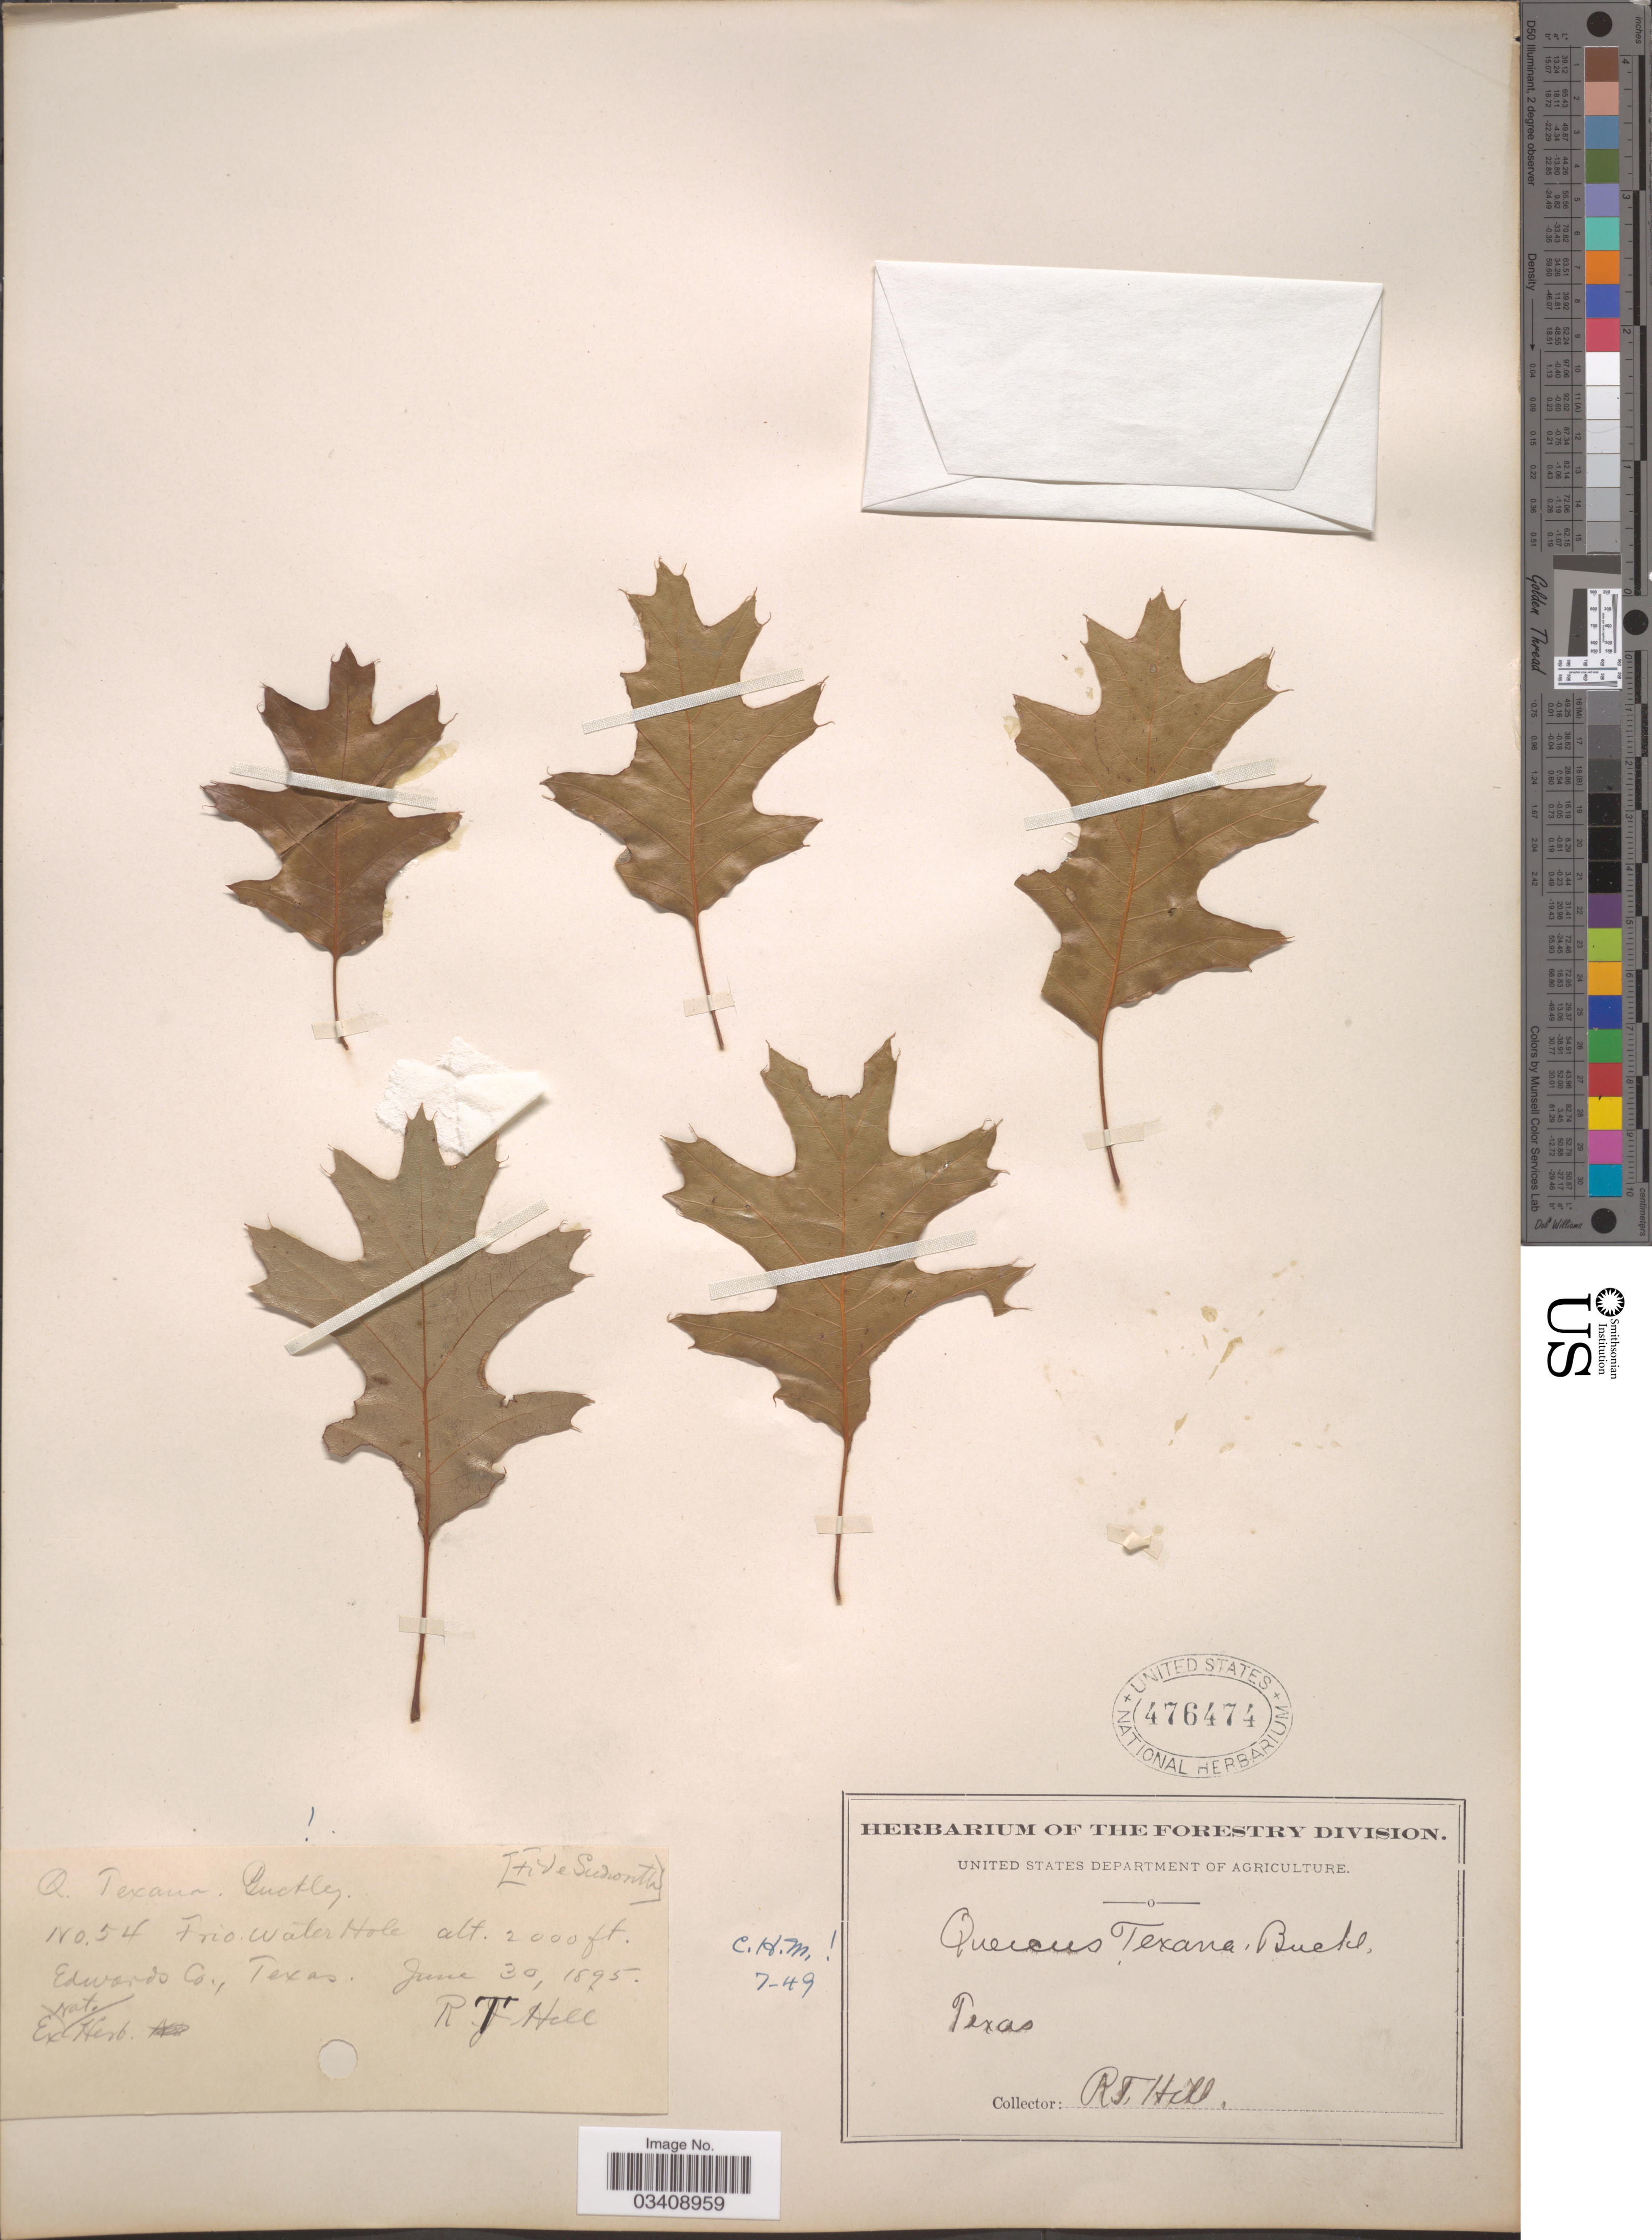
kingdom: Plantae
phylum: Tracheophyta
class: Magnoliopsida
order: Fagales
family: Fagaceae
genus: Quercus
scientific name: Quercus texana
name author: Buckley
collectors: R. Hill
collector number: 54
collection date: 1895-06-30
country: United States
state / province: Texas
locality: Frio Water Hole. Edwards Co.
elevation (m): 610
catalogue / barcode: US 476474